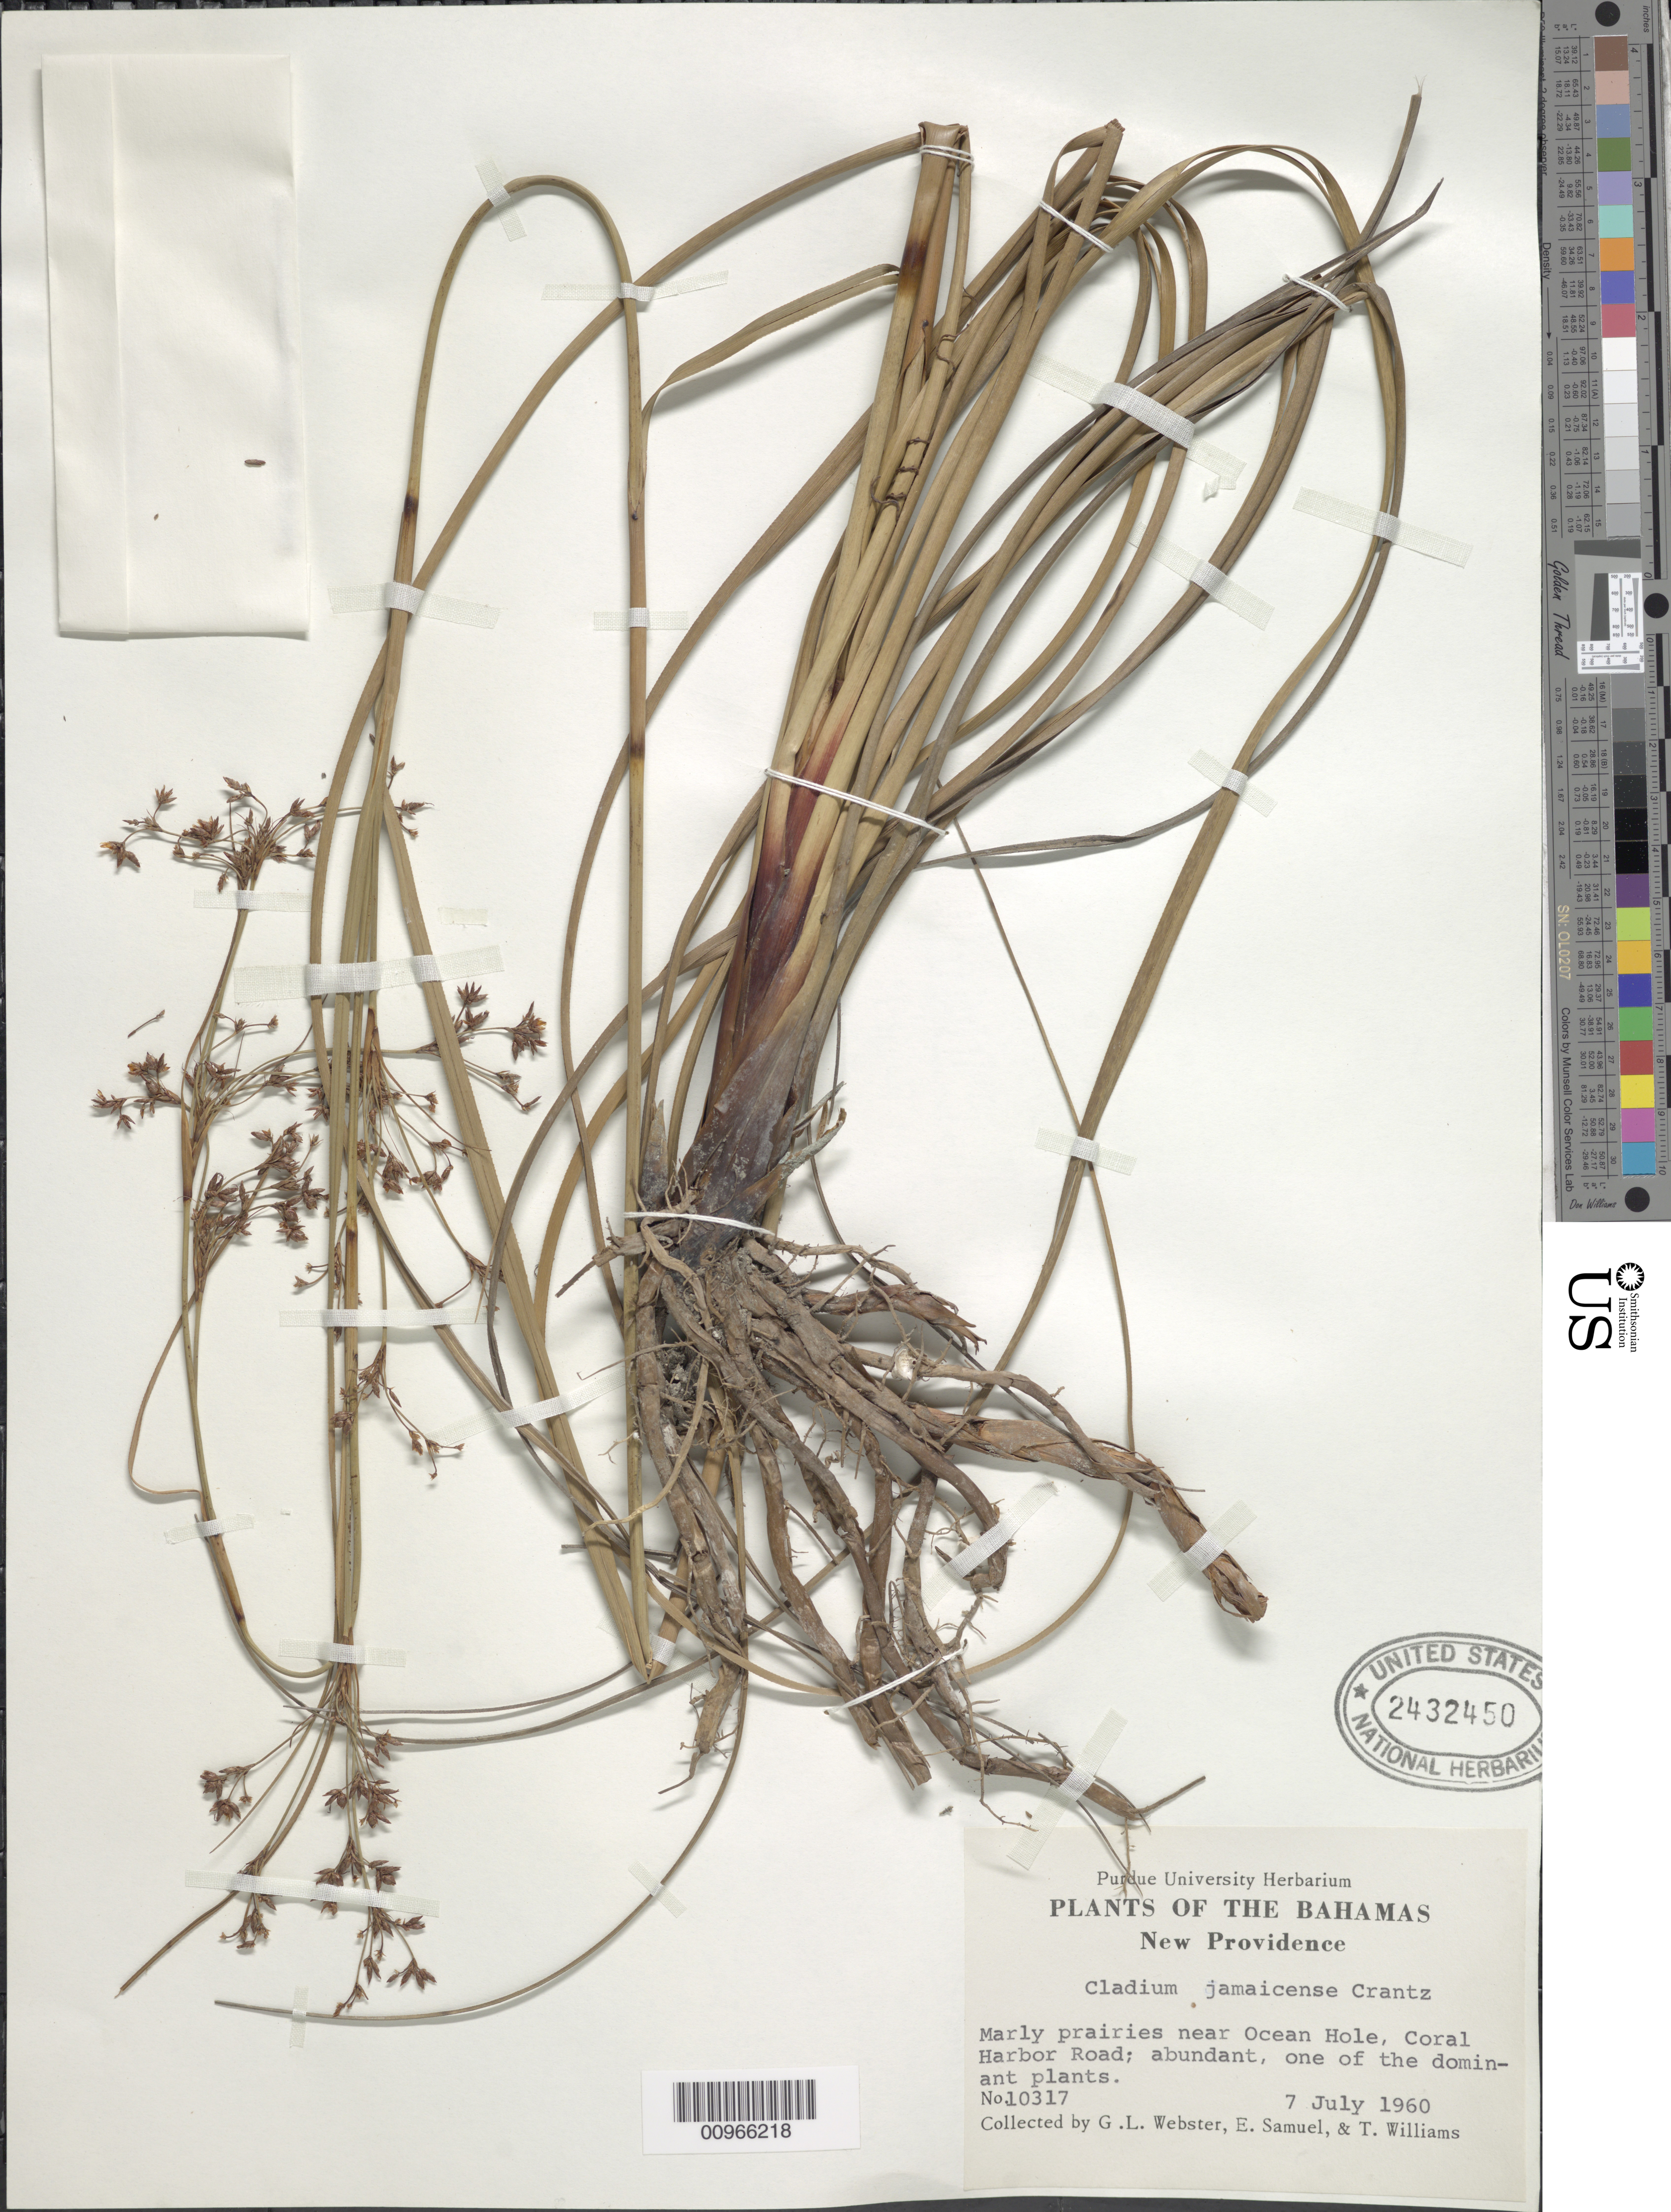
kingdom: Plantae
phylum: Tracheophyta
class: Liliopsida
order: Poales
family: Cyperaceae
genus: Cladium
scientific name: Cladium jamaicense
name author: Crantz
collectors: G. L. Webster, E. Samuel & T. Williams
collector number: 10317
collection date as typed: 07 Jul 1960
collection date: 1960-07-07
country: Bahamas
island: New Providence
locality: Near Ocean Hole, Coral Harbor Road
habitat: Marly prairies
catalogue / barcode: US 2432450